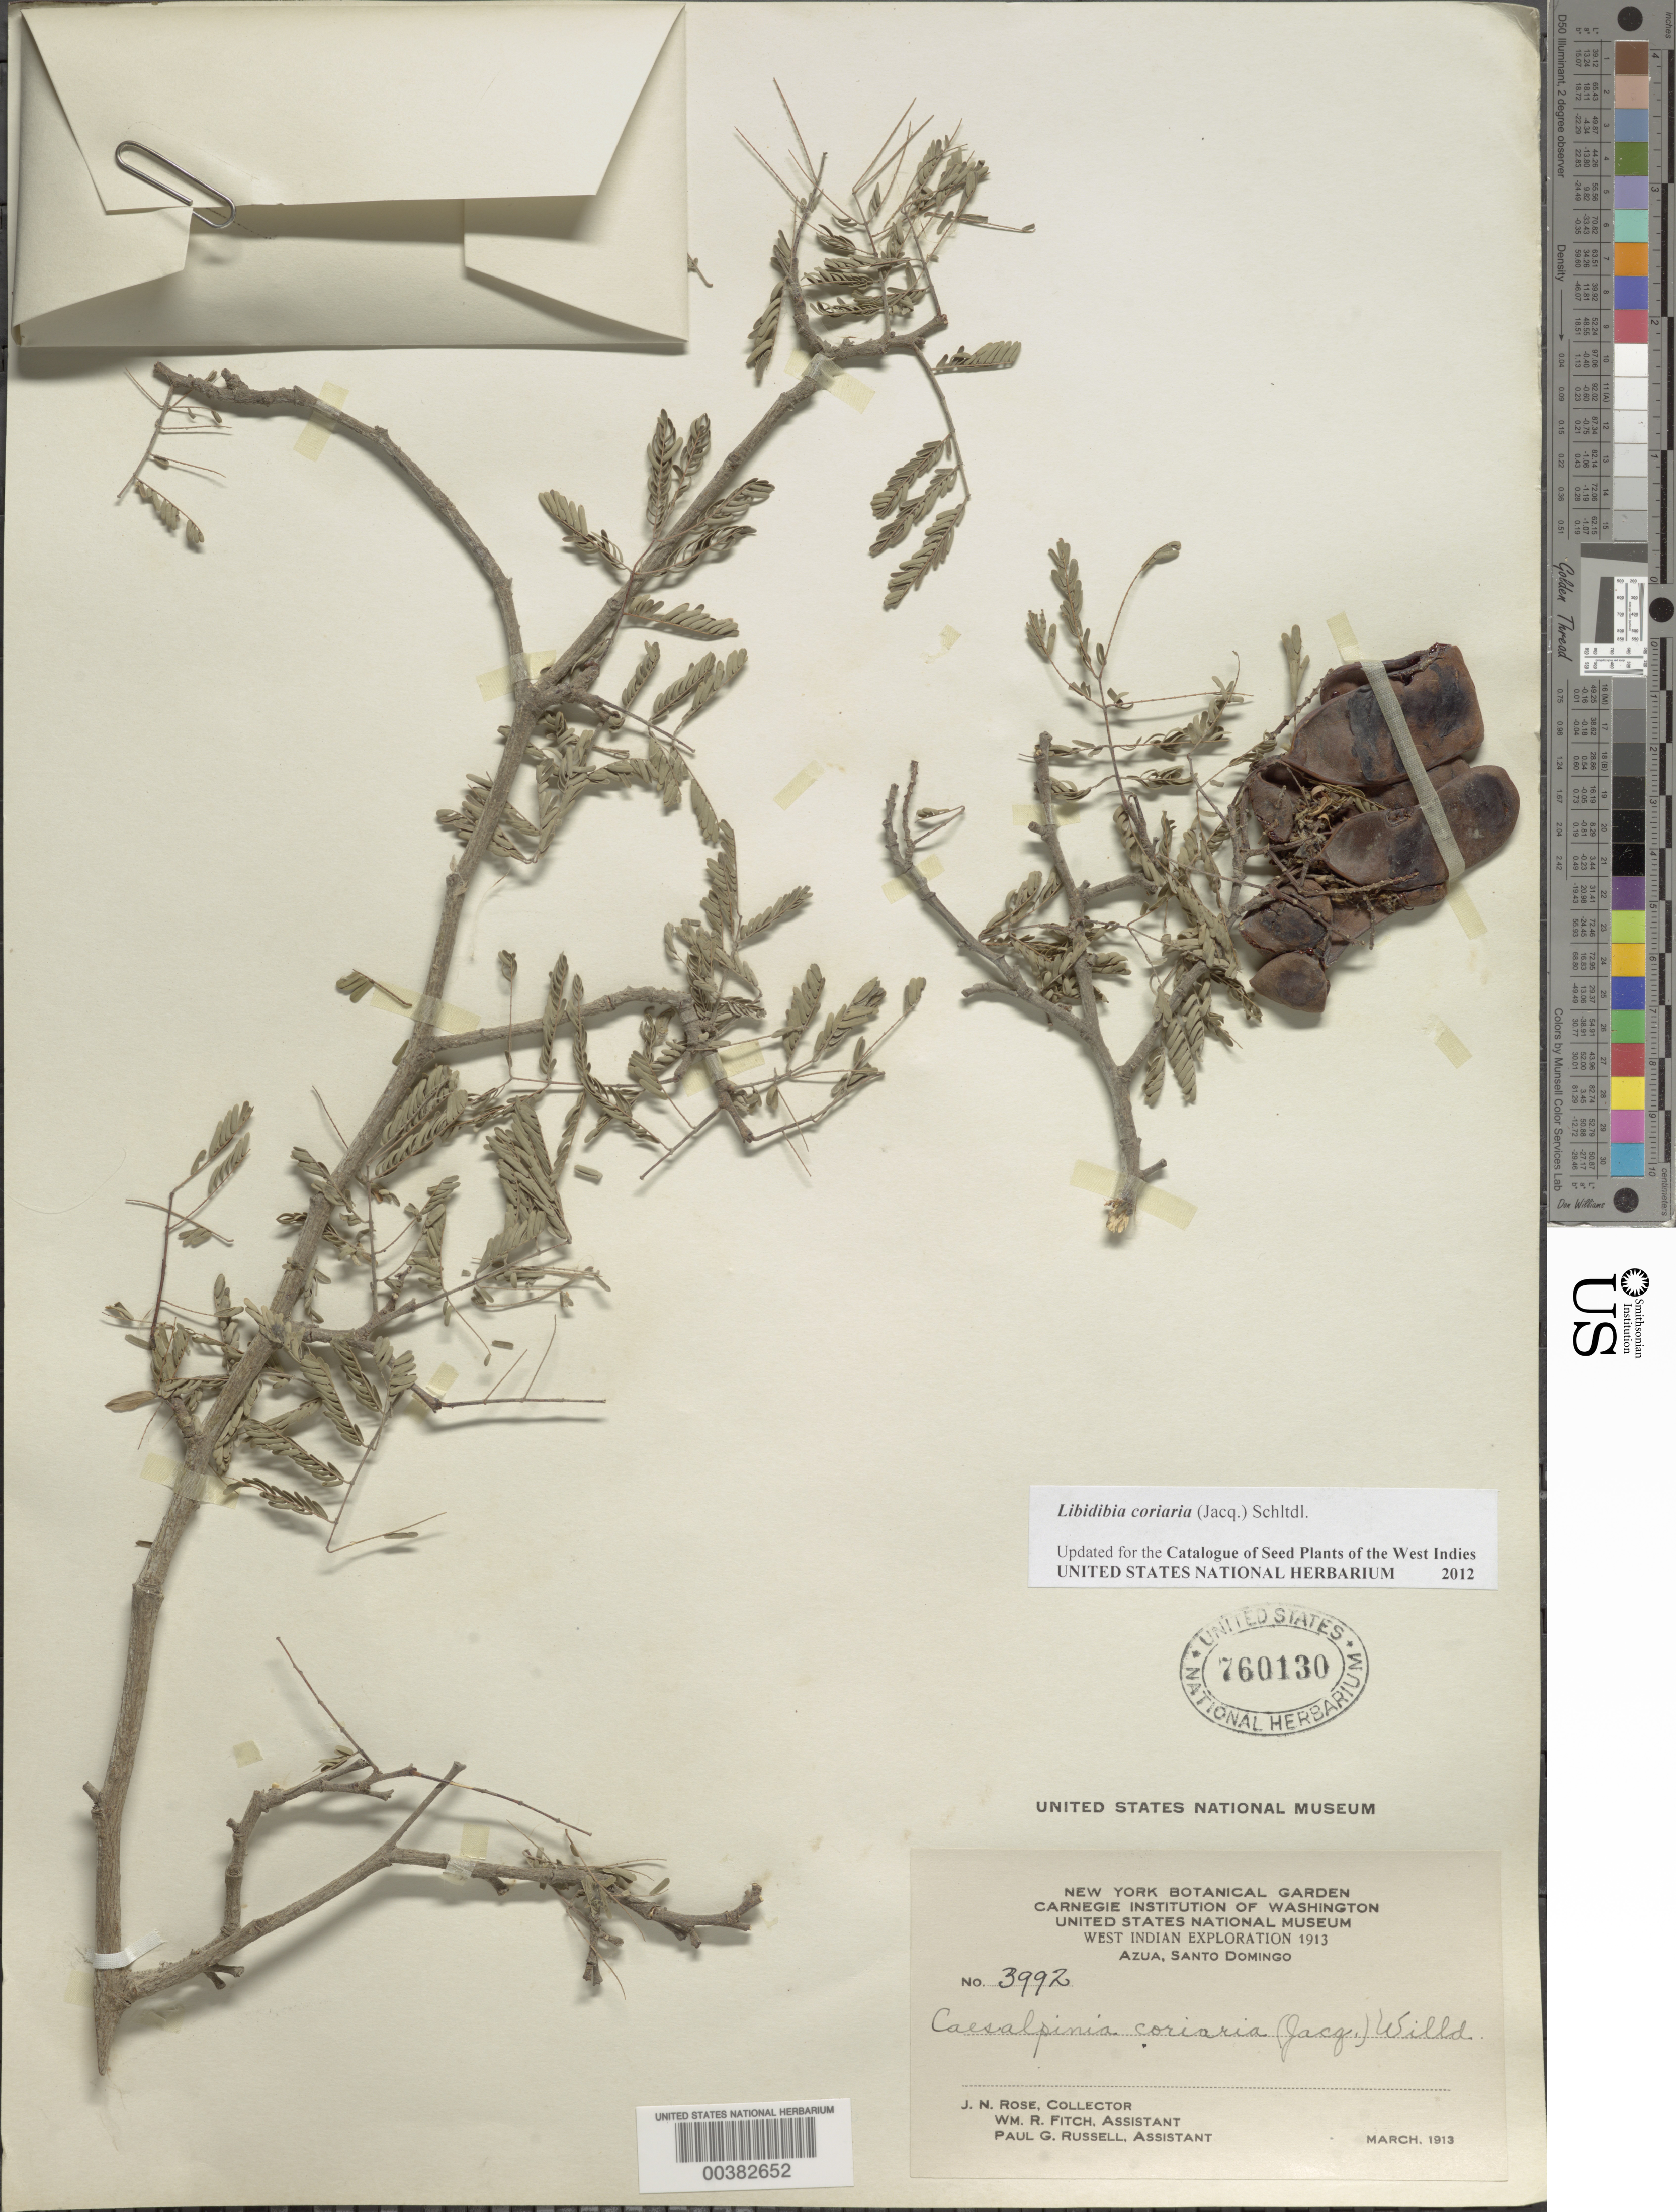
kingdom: Plantae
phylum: Tracheophyta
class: Magnoliopsida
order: Fabales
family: Fabaceae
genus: Libidibia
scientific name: Libidibia coriaria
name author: (Jacq.) Schltdl.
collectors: J. N. Rose, W. R. Fitch & P. G. Russell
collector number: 3992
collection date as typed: Mar 1913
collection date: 1913-03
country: Dominican Republic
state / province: Azua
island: Hispaniola Island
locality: Azua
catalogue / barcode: US 760130